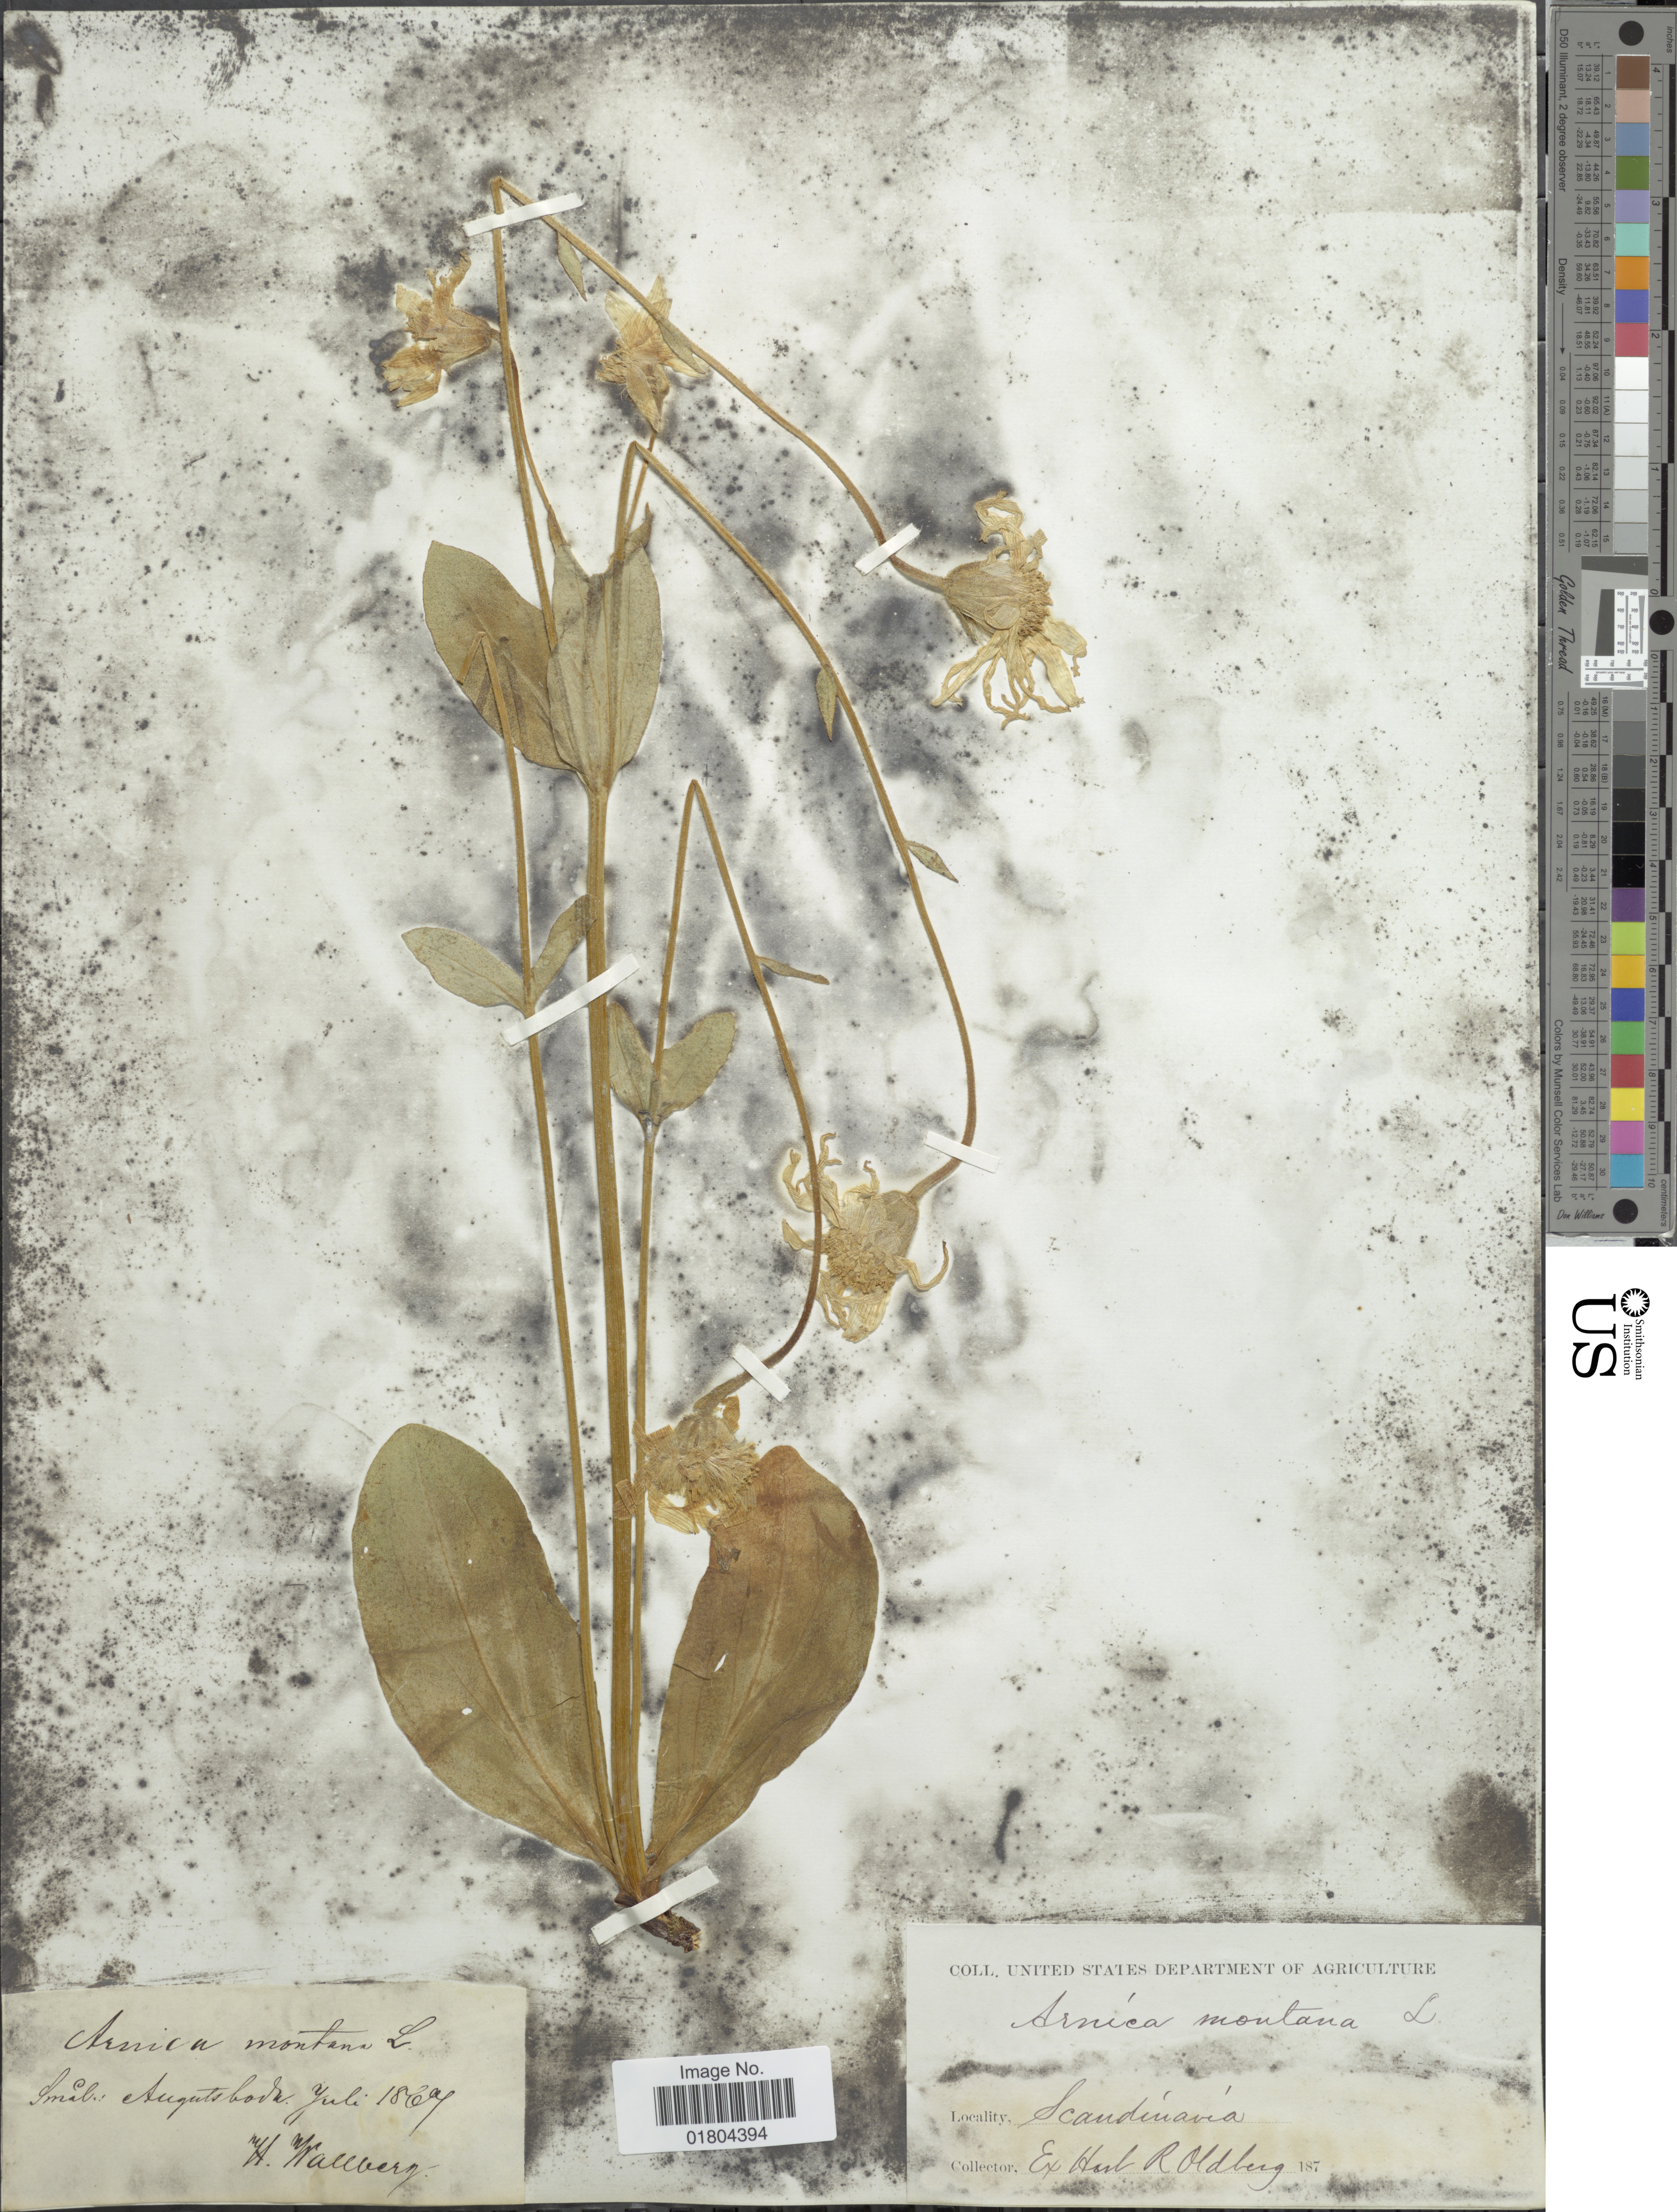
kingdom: Plantae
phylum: Tracheophyta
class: Magnoliopsida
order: Asterales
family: Asteraceae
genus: Arnica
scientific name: Arnica montana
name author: L.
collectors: H. Wallberg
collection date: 1867-08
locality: Smål: Auguts bod [interpreted]